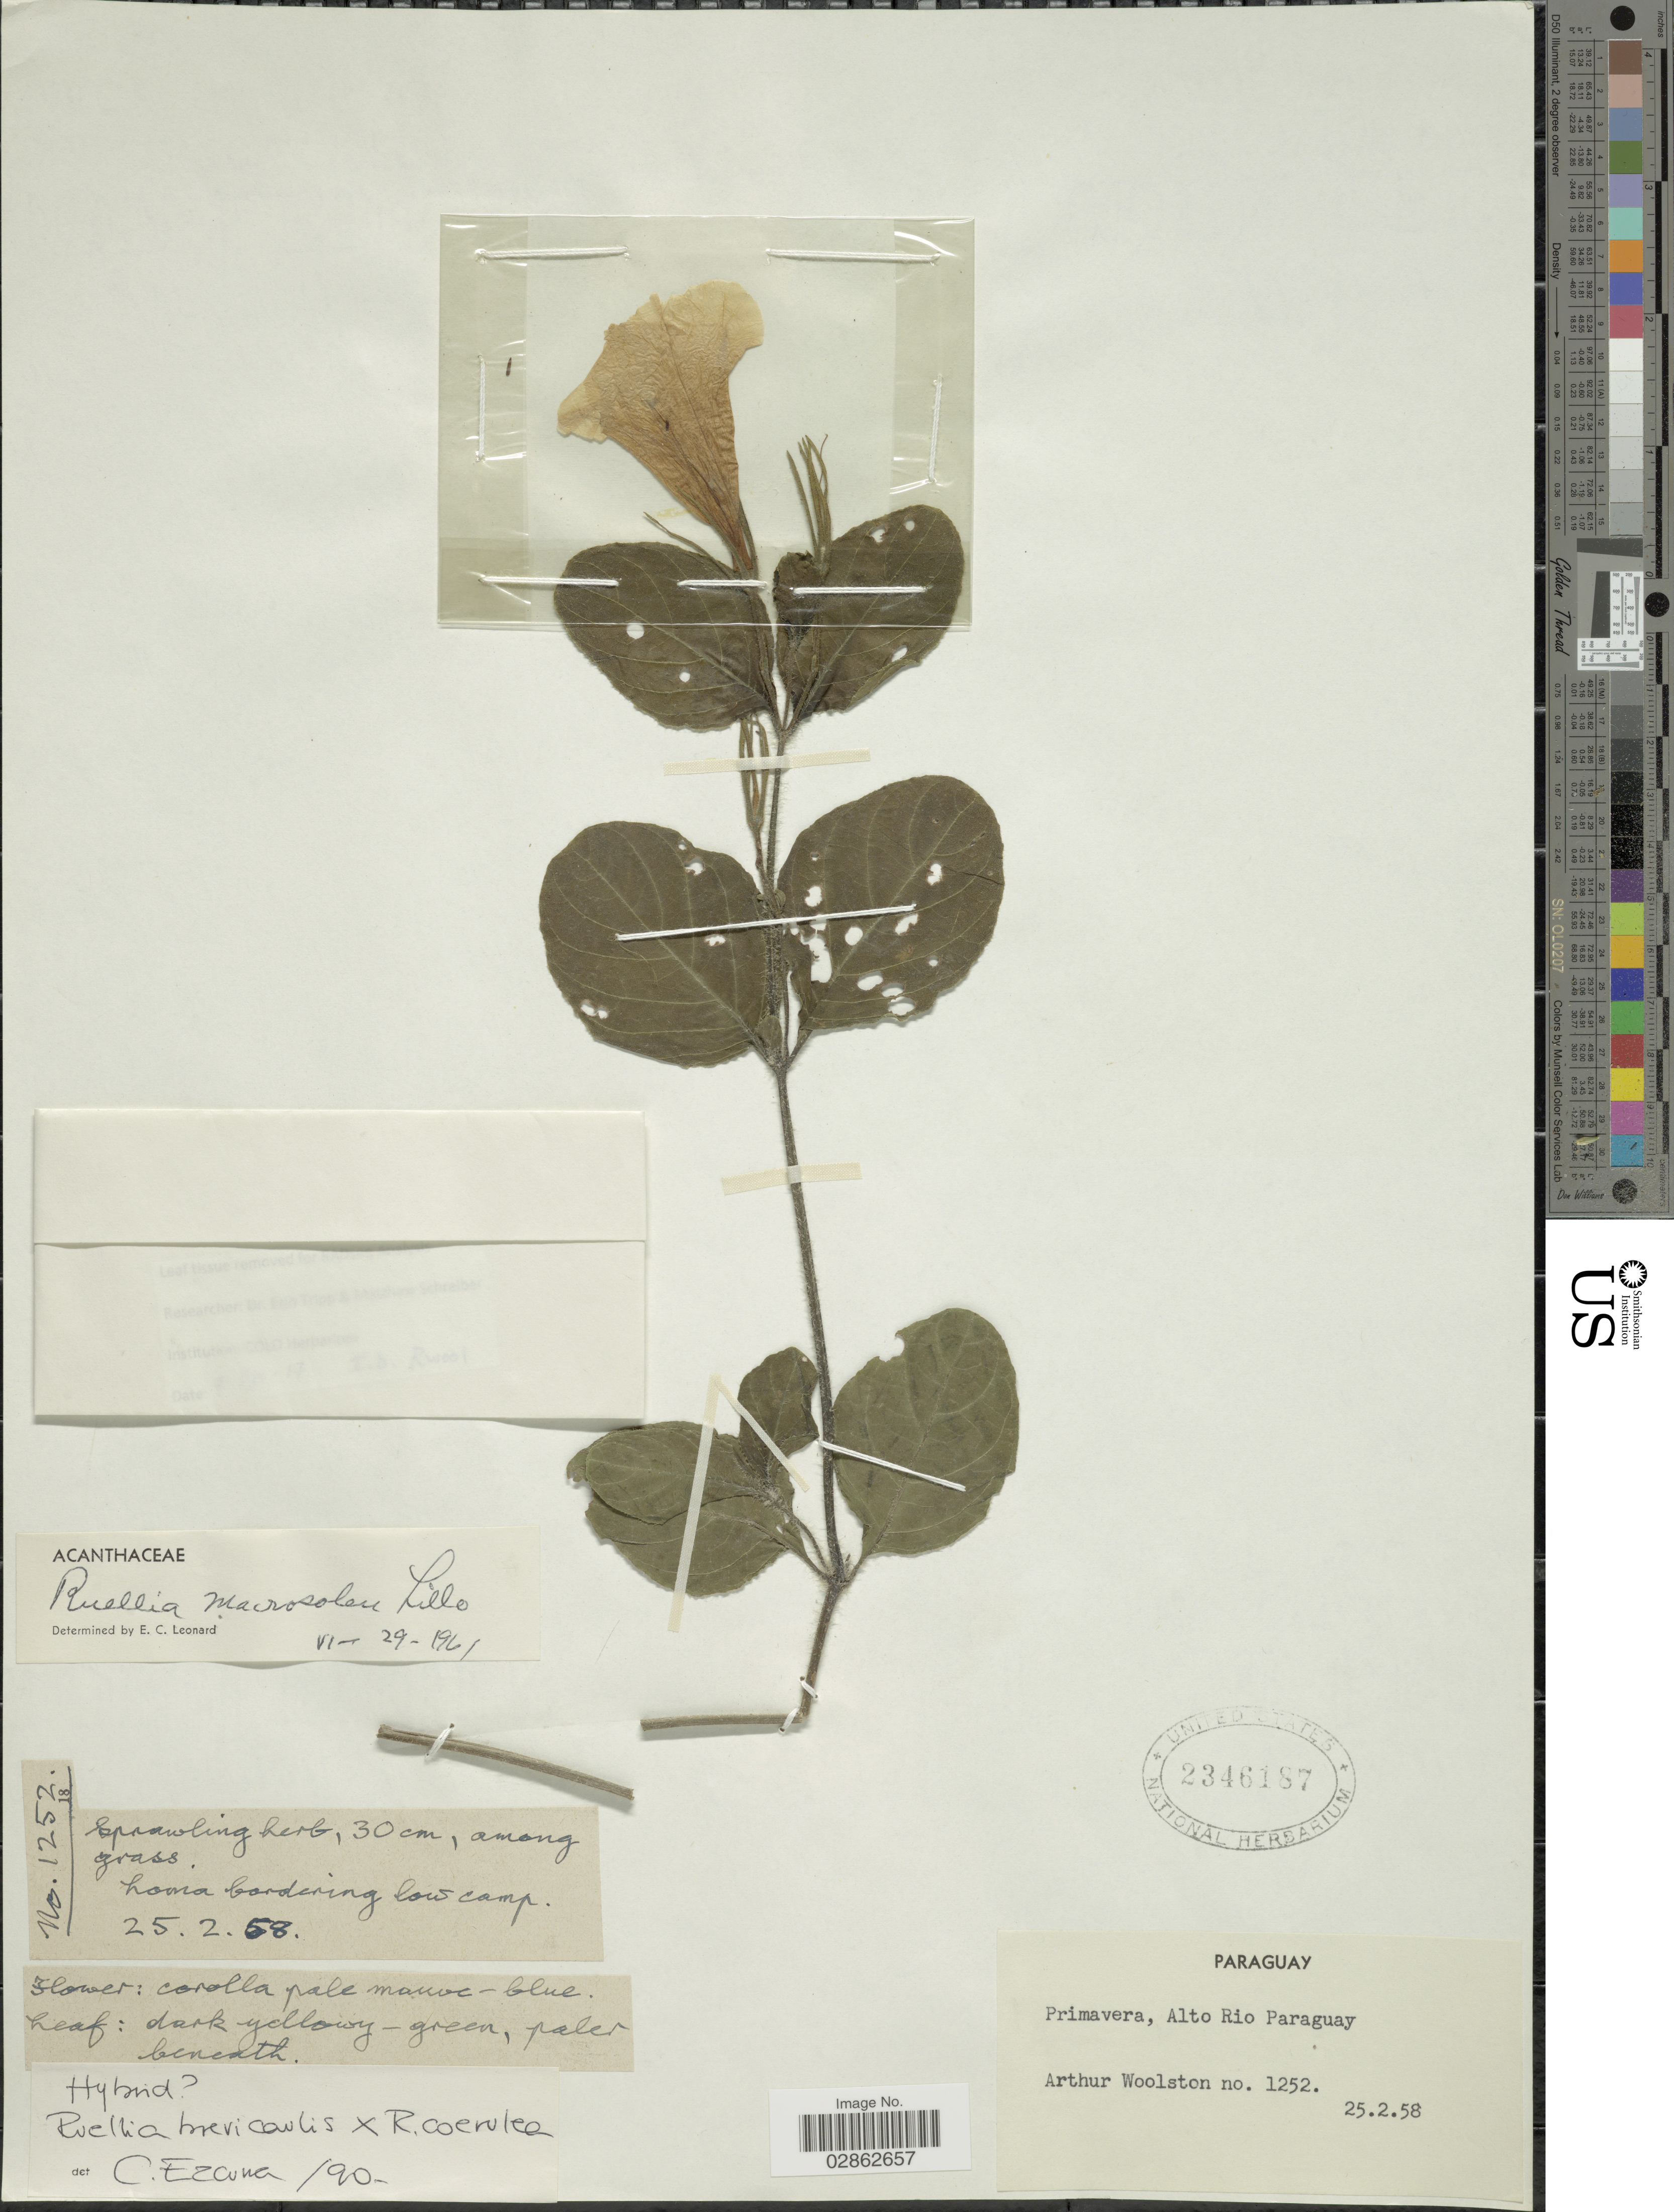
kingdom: Plantae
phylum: Tracheophyta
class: Magnoliopsida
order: Lamiales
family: Acanthaceae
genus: Ruellia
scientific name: Ruellia woolstonii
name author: C. Ezcurra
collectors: A. L. Woolston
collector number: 1252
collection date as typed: Transcribed d/m/y: 25/2/58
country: Paraguay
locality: Primavera, Alto Rio Paraguay.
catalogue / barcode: US 2346187